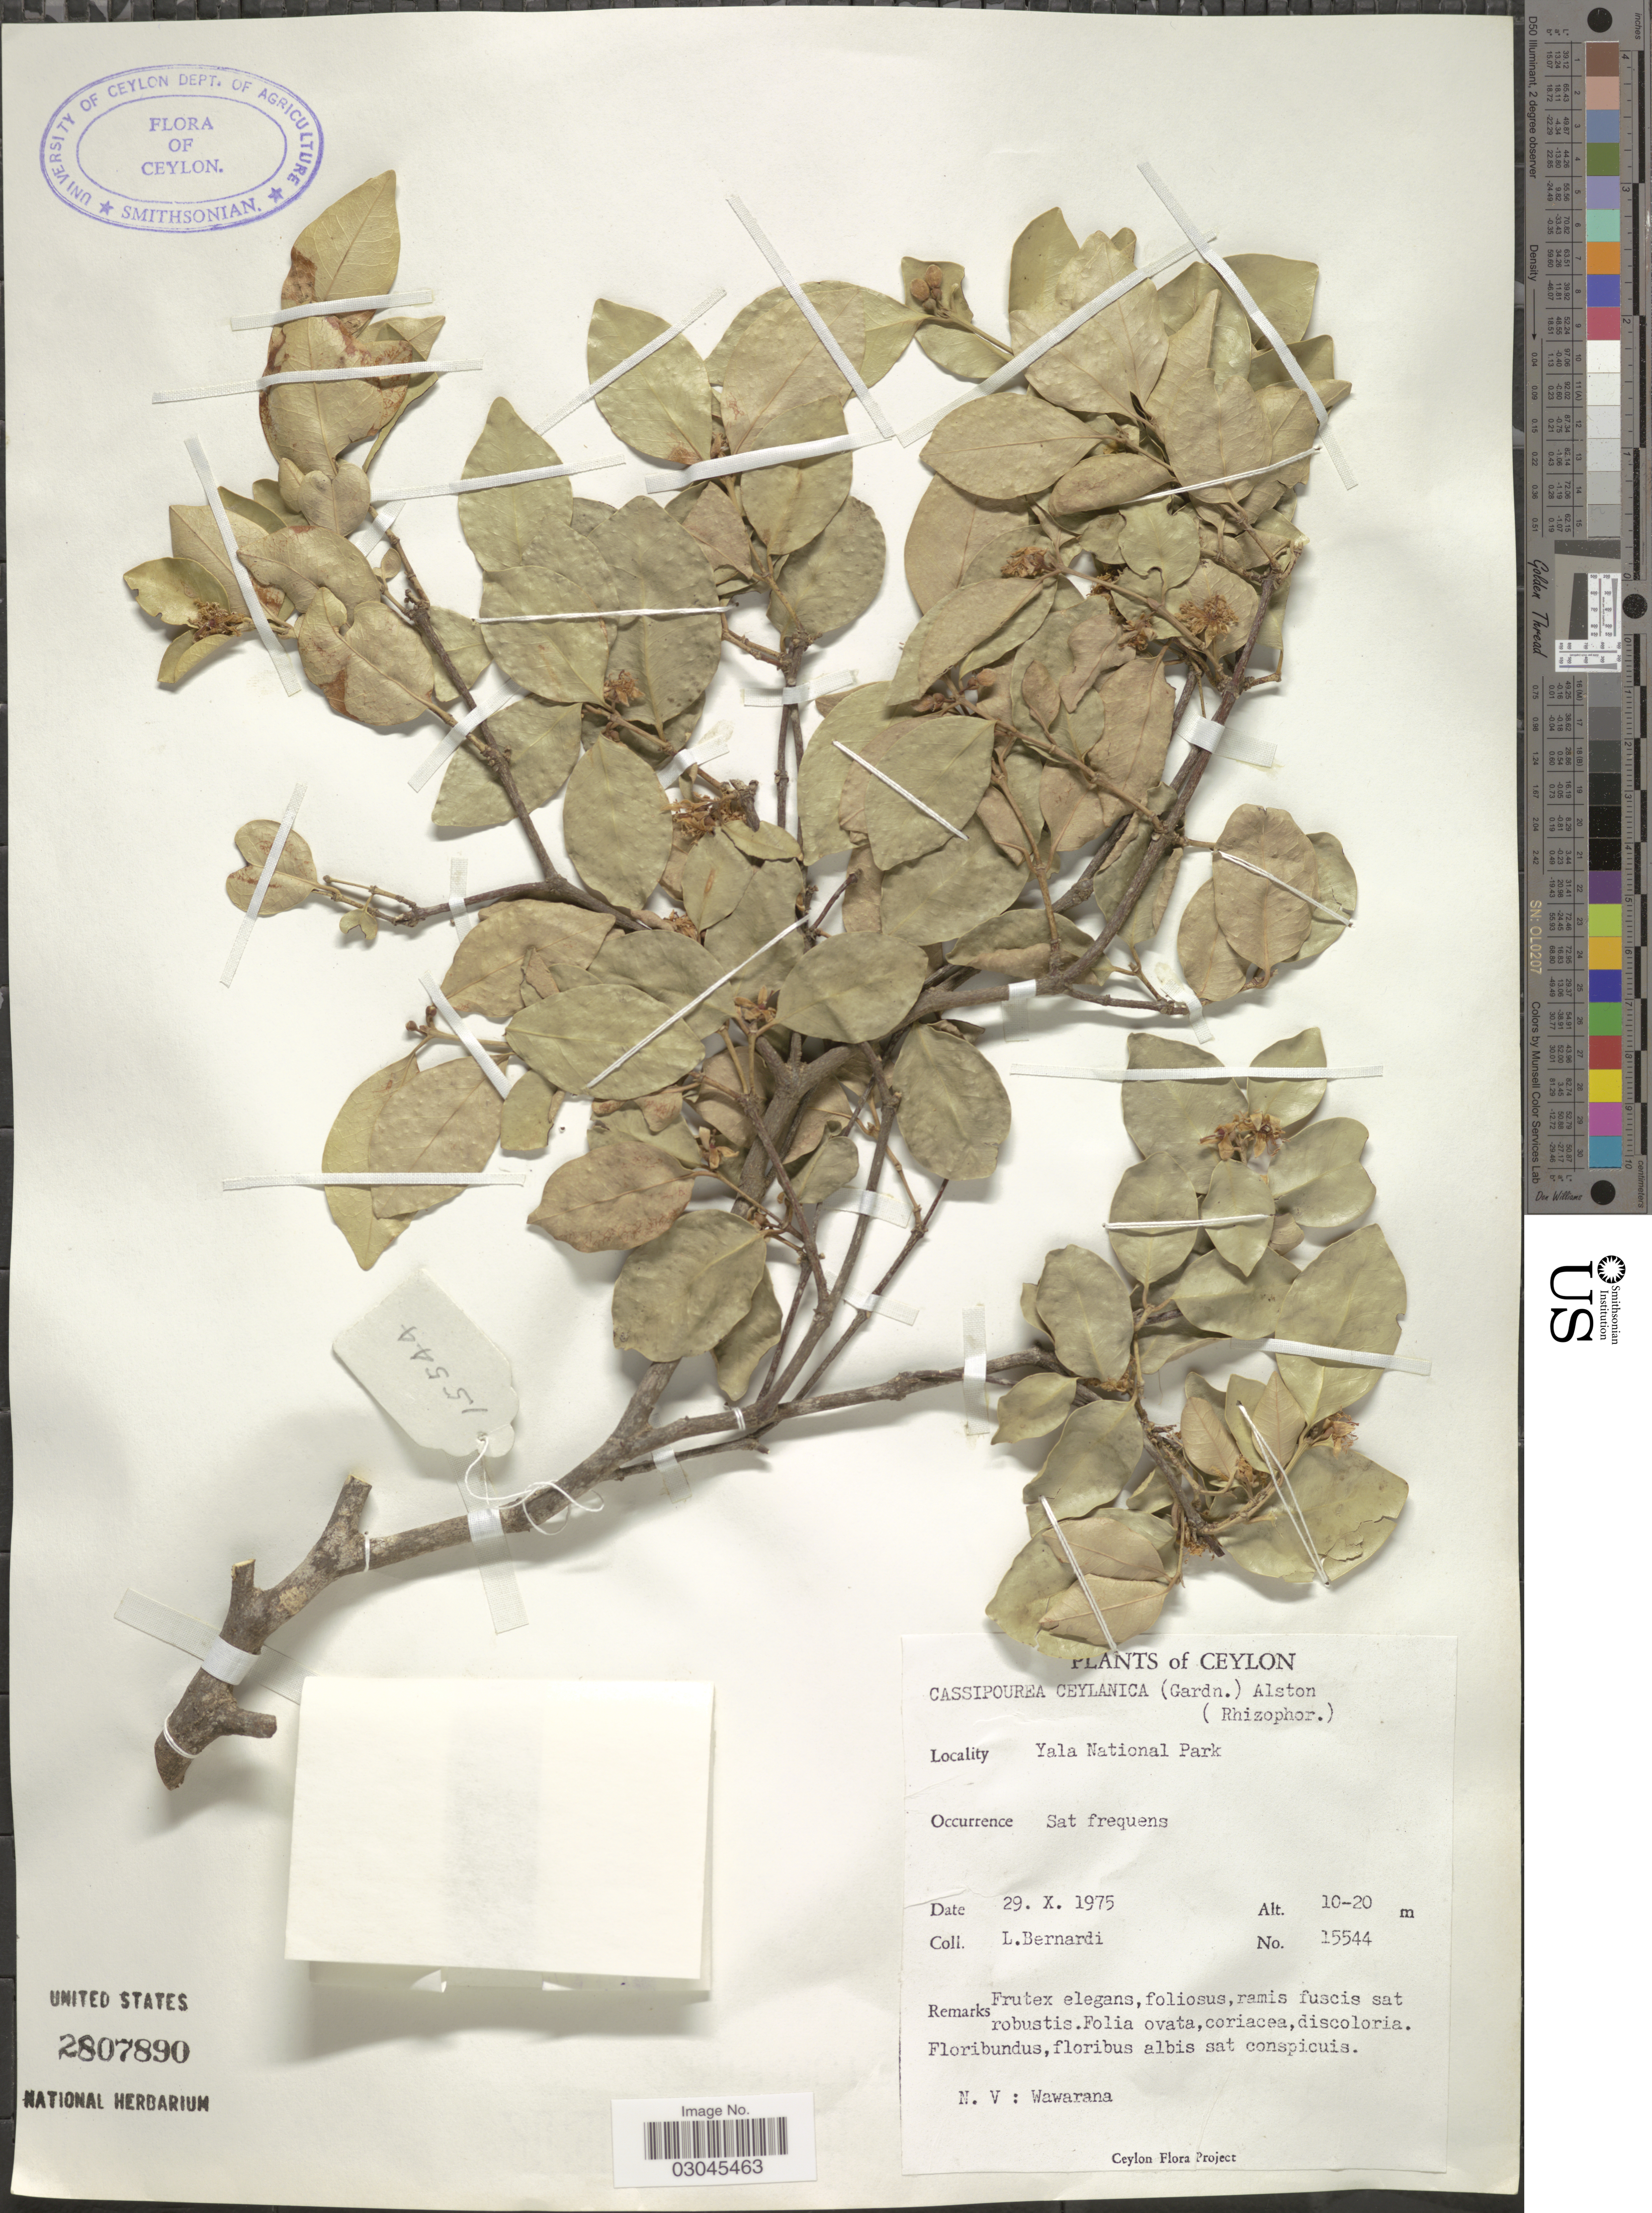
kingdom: Plantae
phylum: Tracheophyta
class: Magnoliopsida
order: Malpighiales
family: Rhizophoraceae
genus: Cassipourea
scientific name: Cassipourea ceylanica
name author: (Gardner) Alston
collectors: L. Bernardi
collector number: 15544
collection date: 1975-10-29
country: Sri Lanka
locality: Ceylon. Yala National Park.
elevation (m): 10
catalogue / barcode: US 2807890